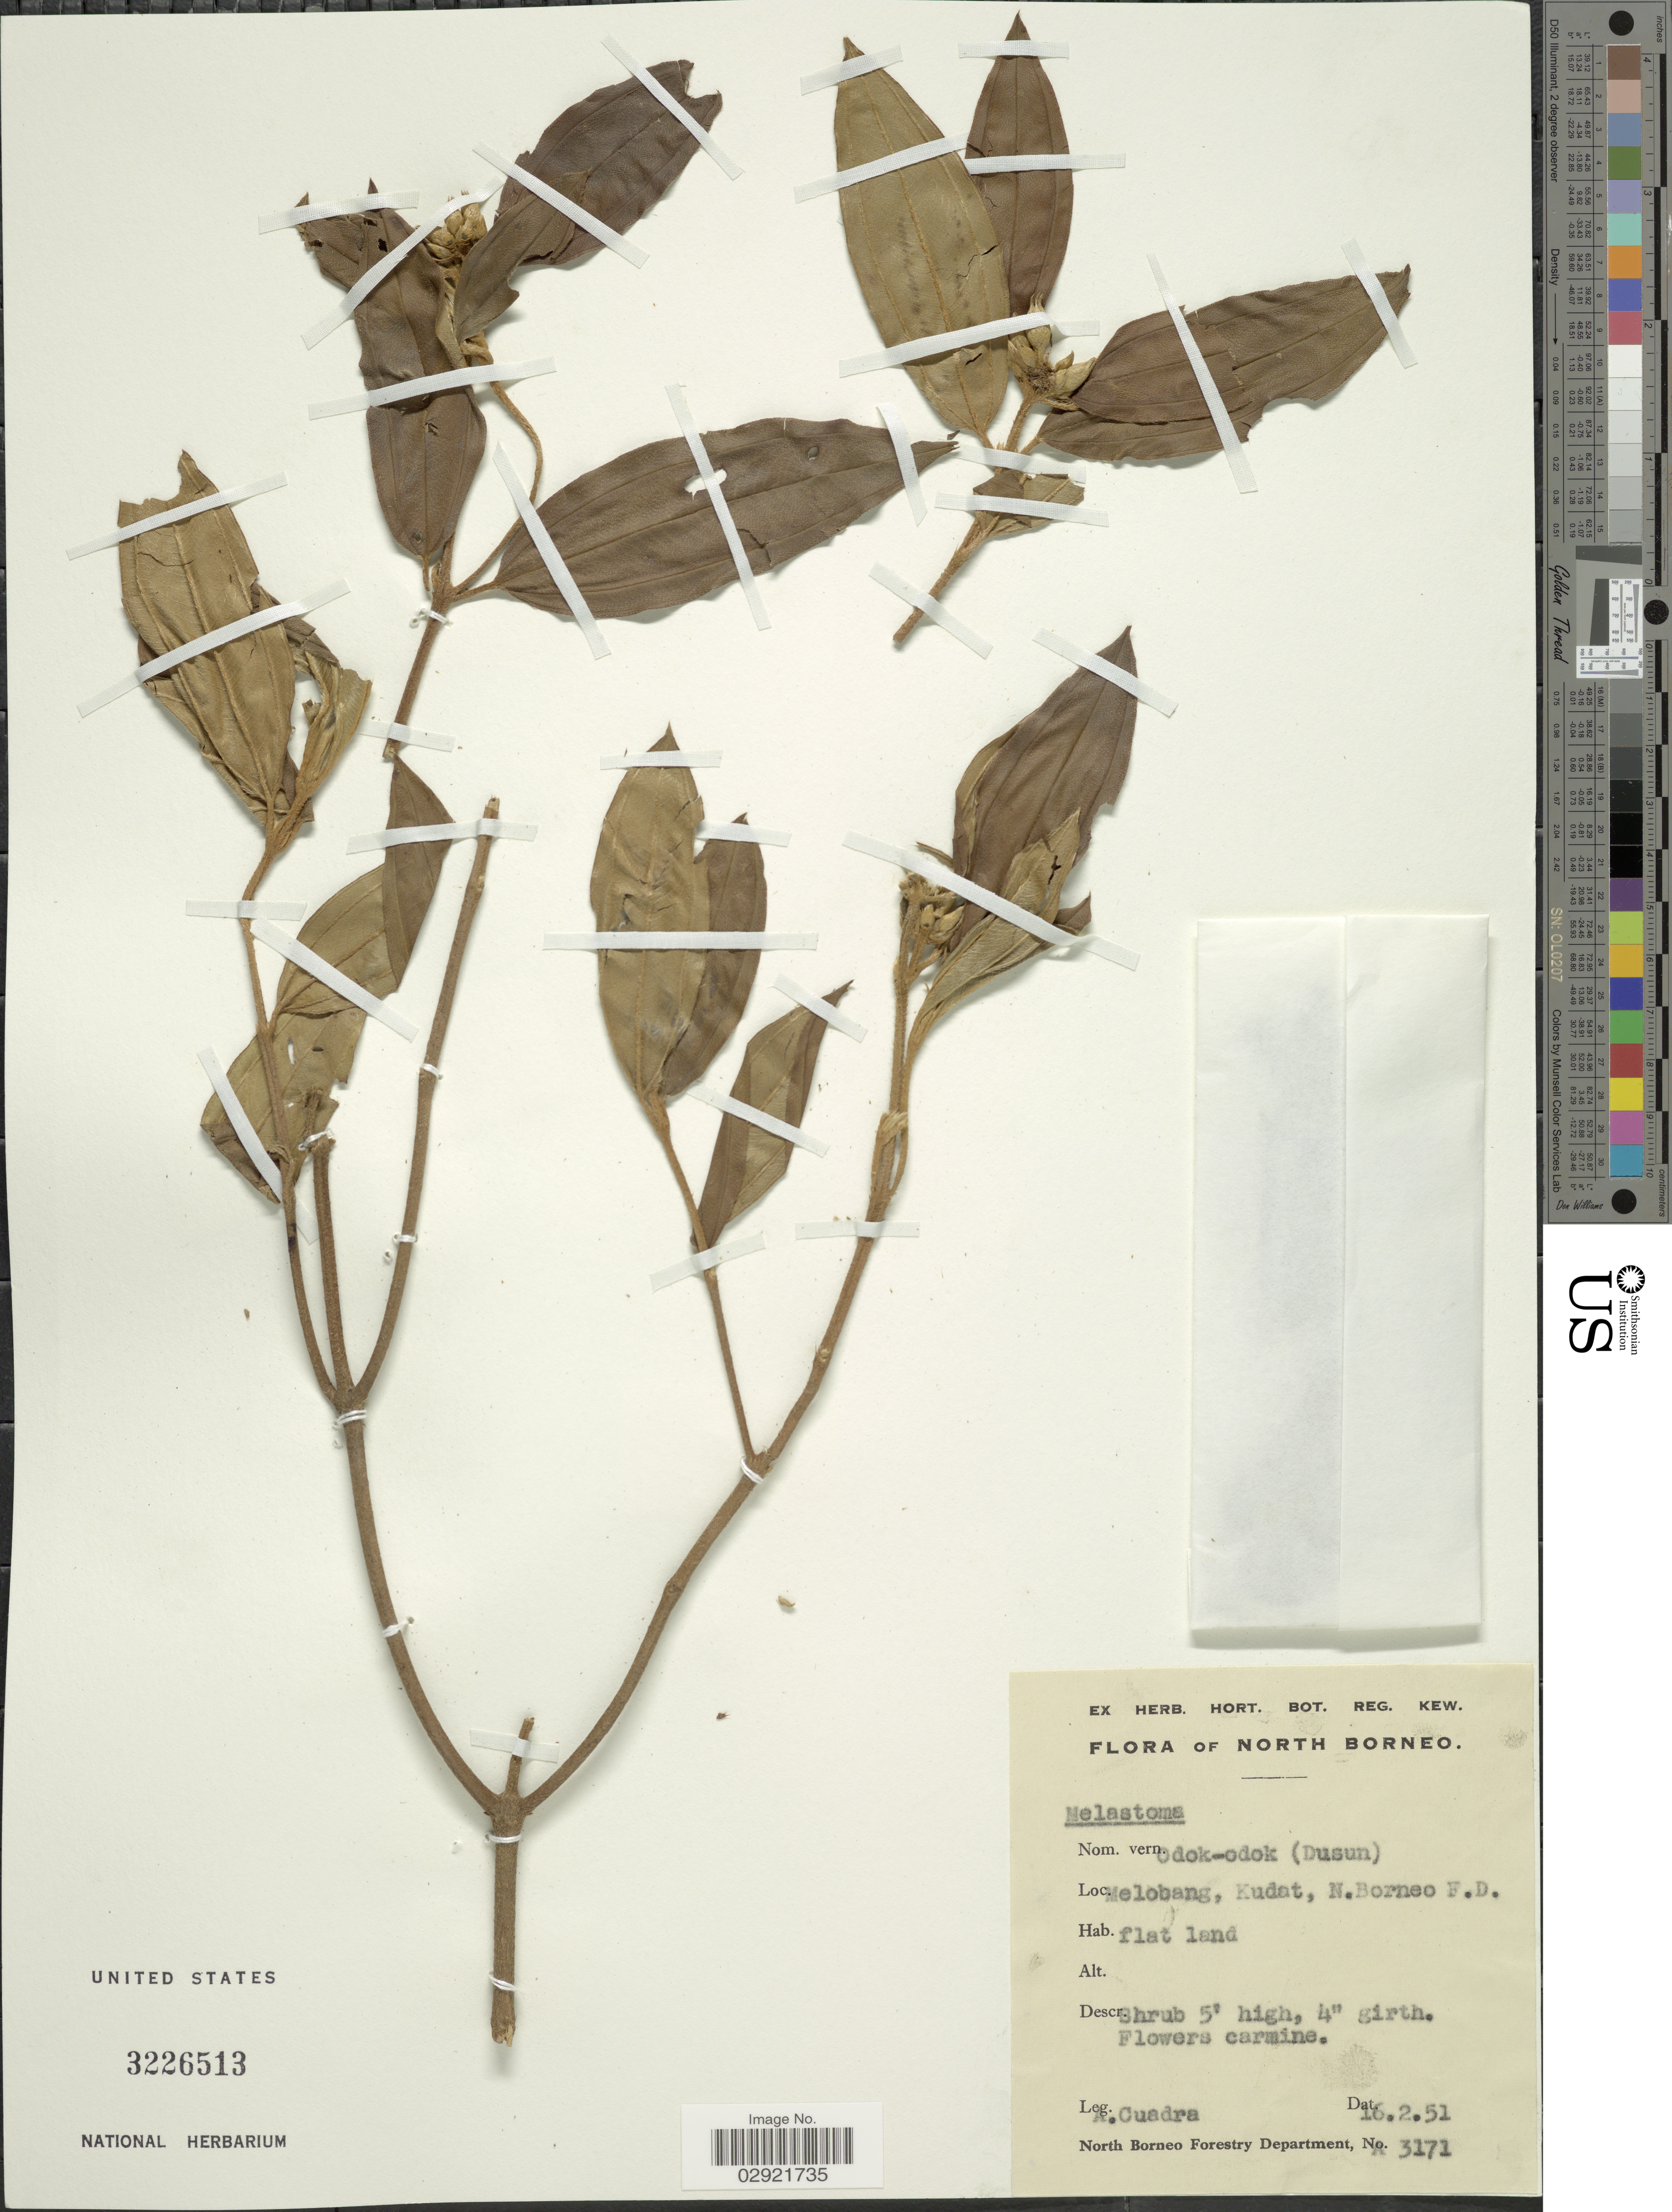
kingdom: Plantae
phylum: Tracheophyta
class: Magnoliopsida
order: Myrtales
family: Melastomataceae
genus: Melastoma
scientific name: Melastoma sp.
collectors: A. Cuadra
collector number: A3171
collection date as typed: Transcribed d/m/y: 16/2/51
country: Malaysia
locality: North Borneo. Melobang, Kudat, N. Borneo F.D.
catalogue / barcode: US 3226513